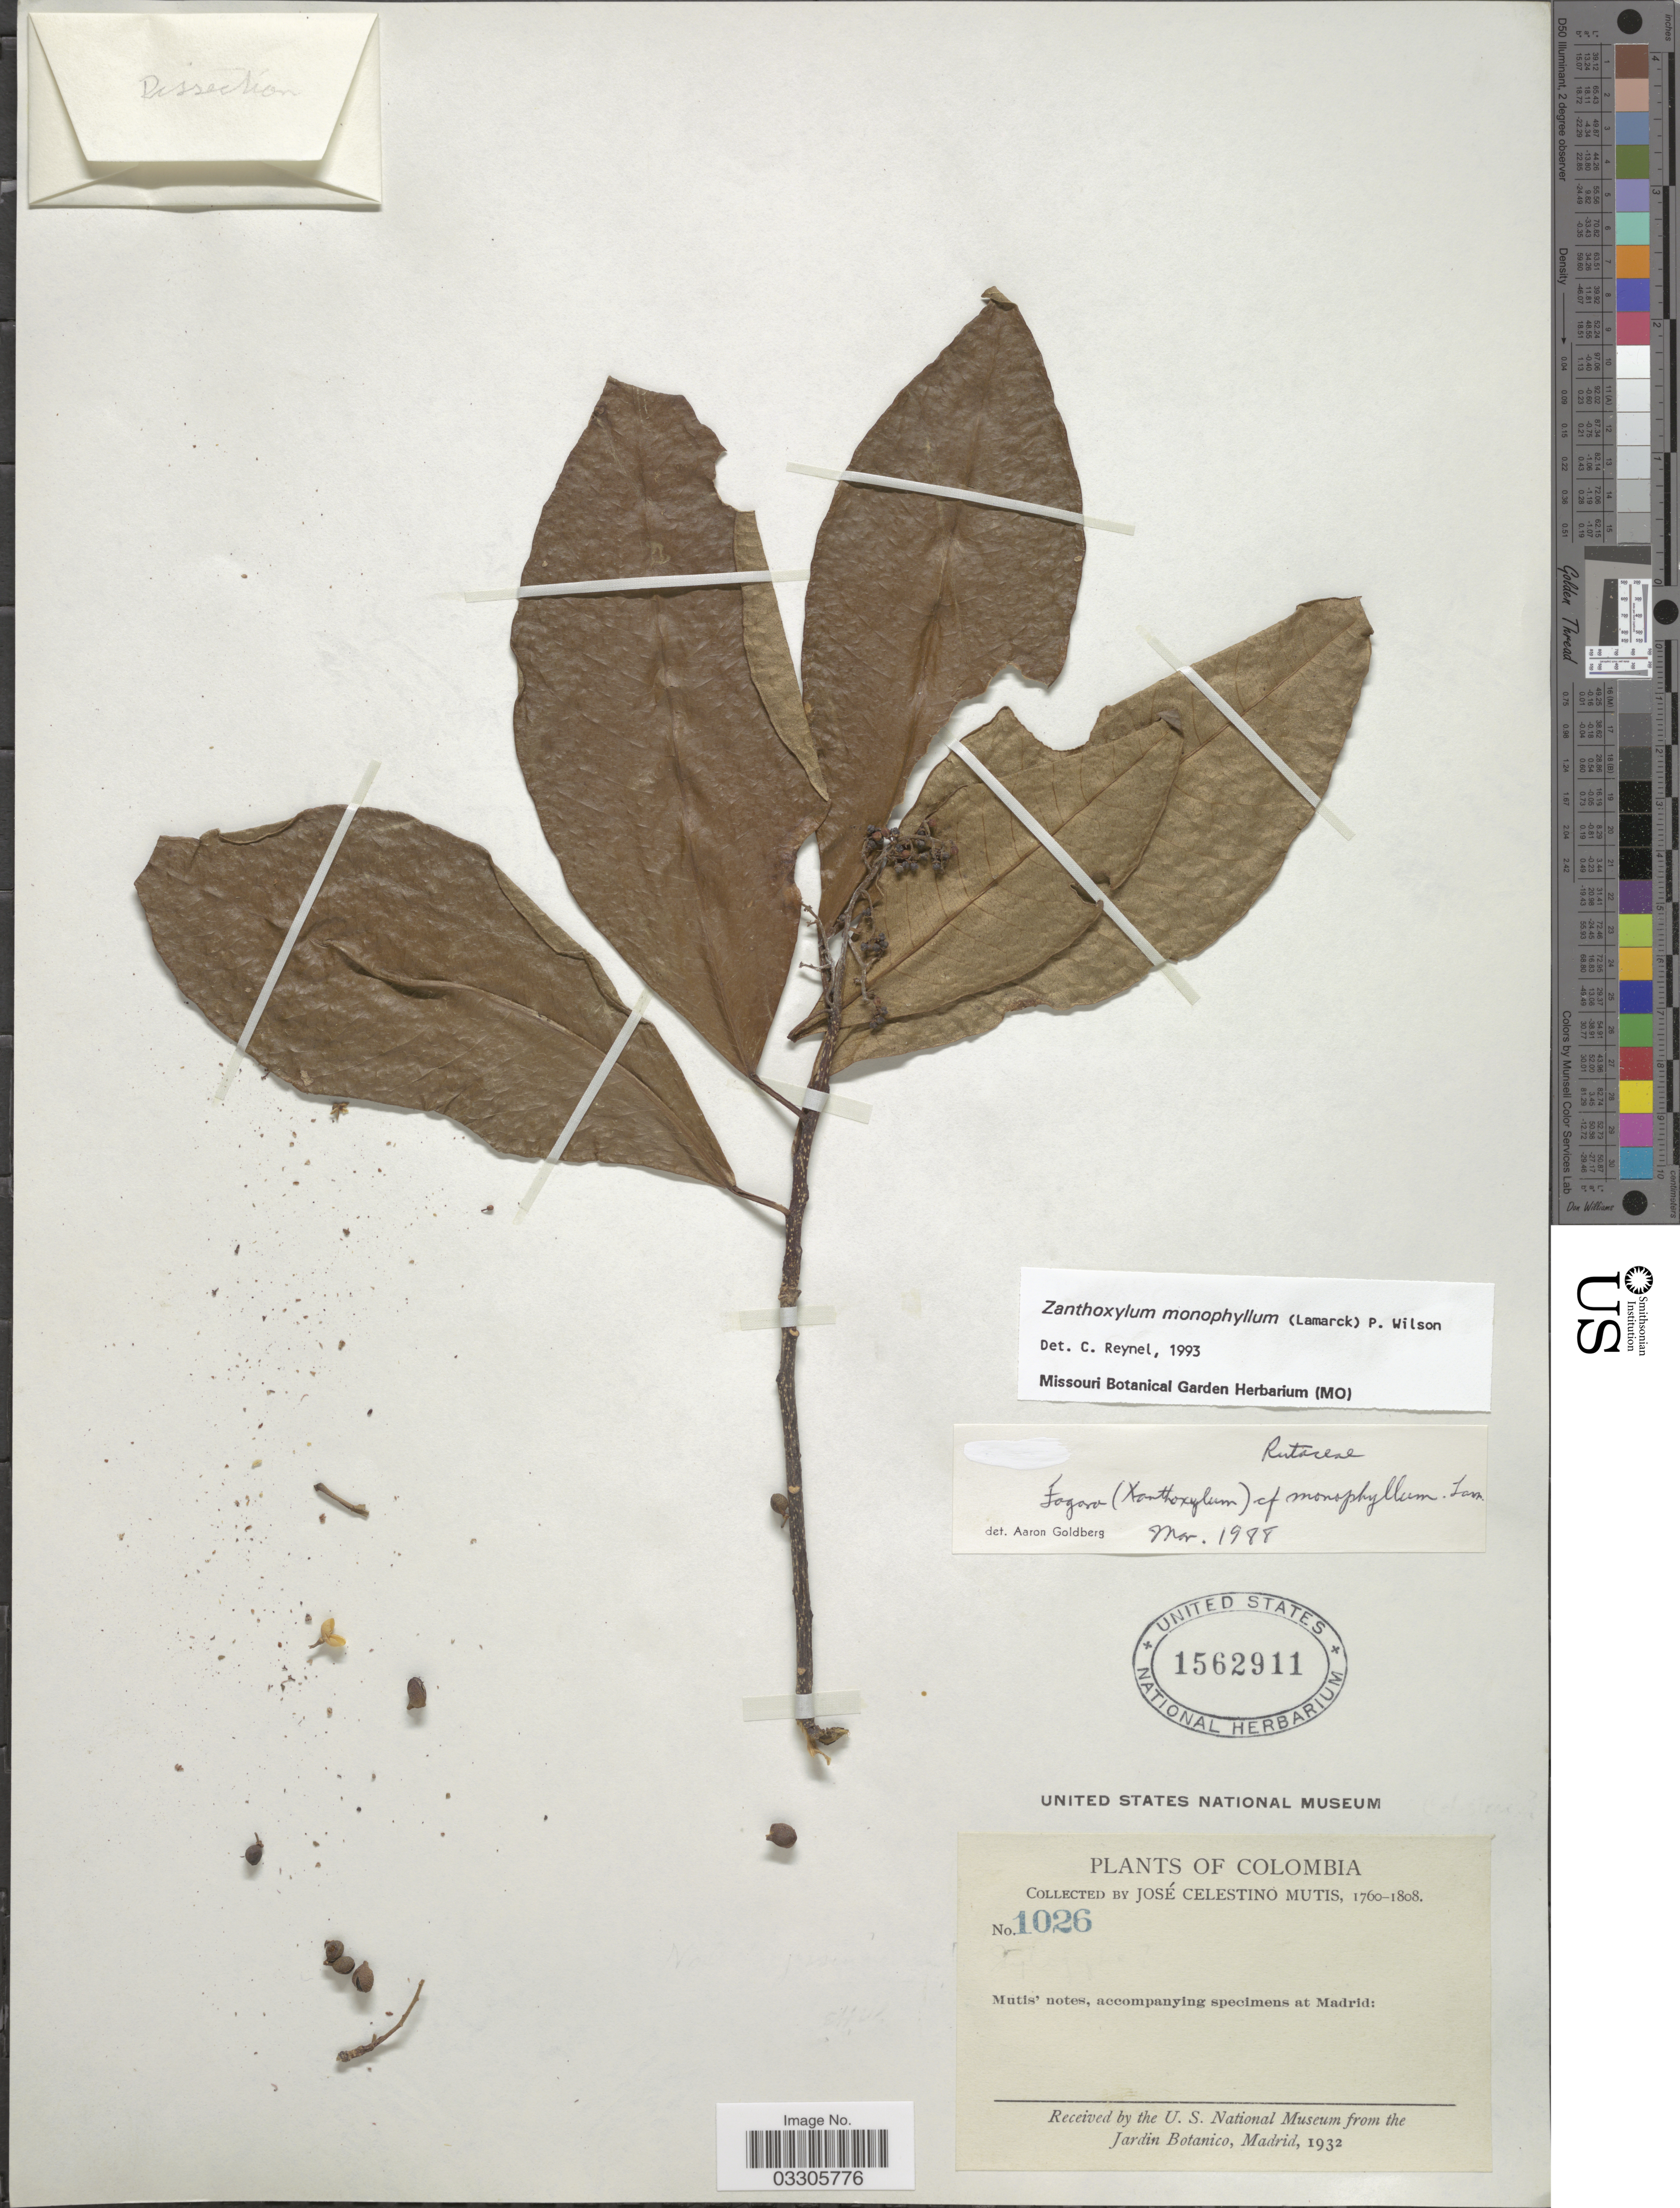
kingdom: Plantae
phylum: Tracheophyta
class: Magnoliopsida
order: Sapindales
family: Rutaceae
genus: Zanthoxylum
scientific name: Zanthoxylum monophyllum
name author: (Lam.) P. Wilson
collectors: J. C. B. Mutis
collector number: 1026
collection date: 1760/1808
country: Colombia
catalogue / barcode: US 1562911